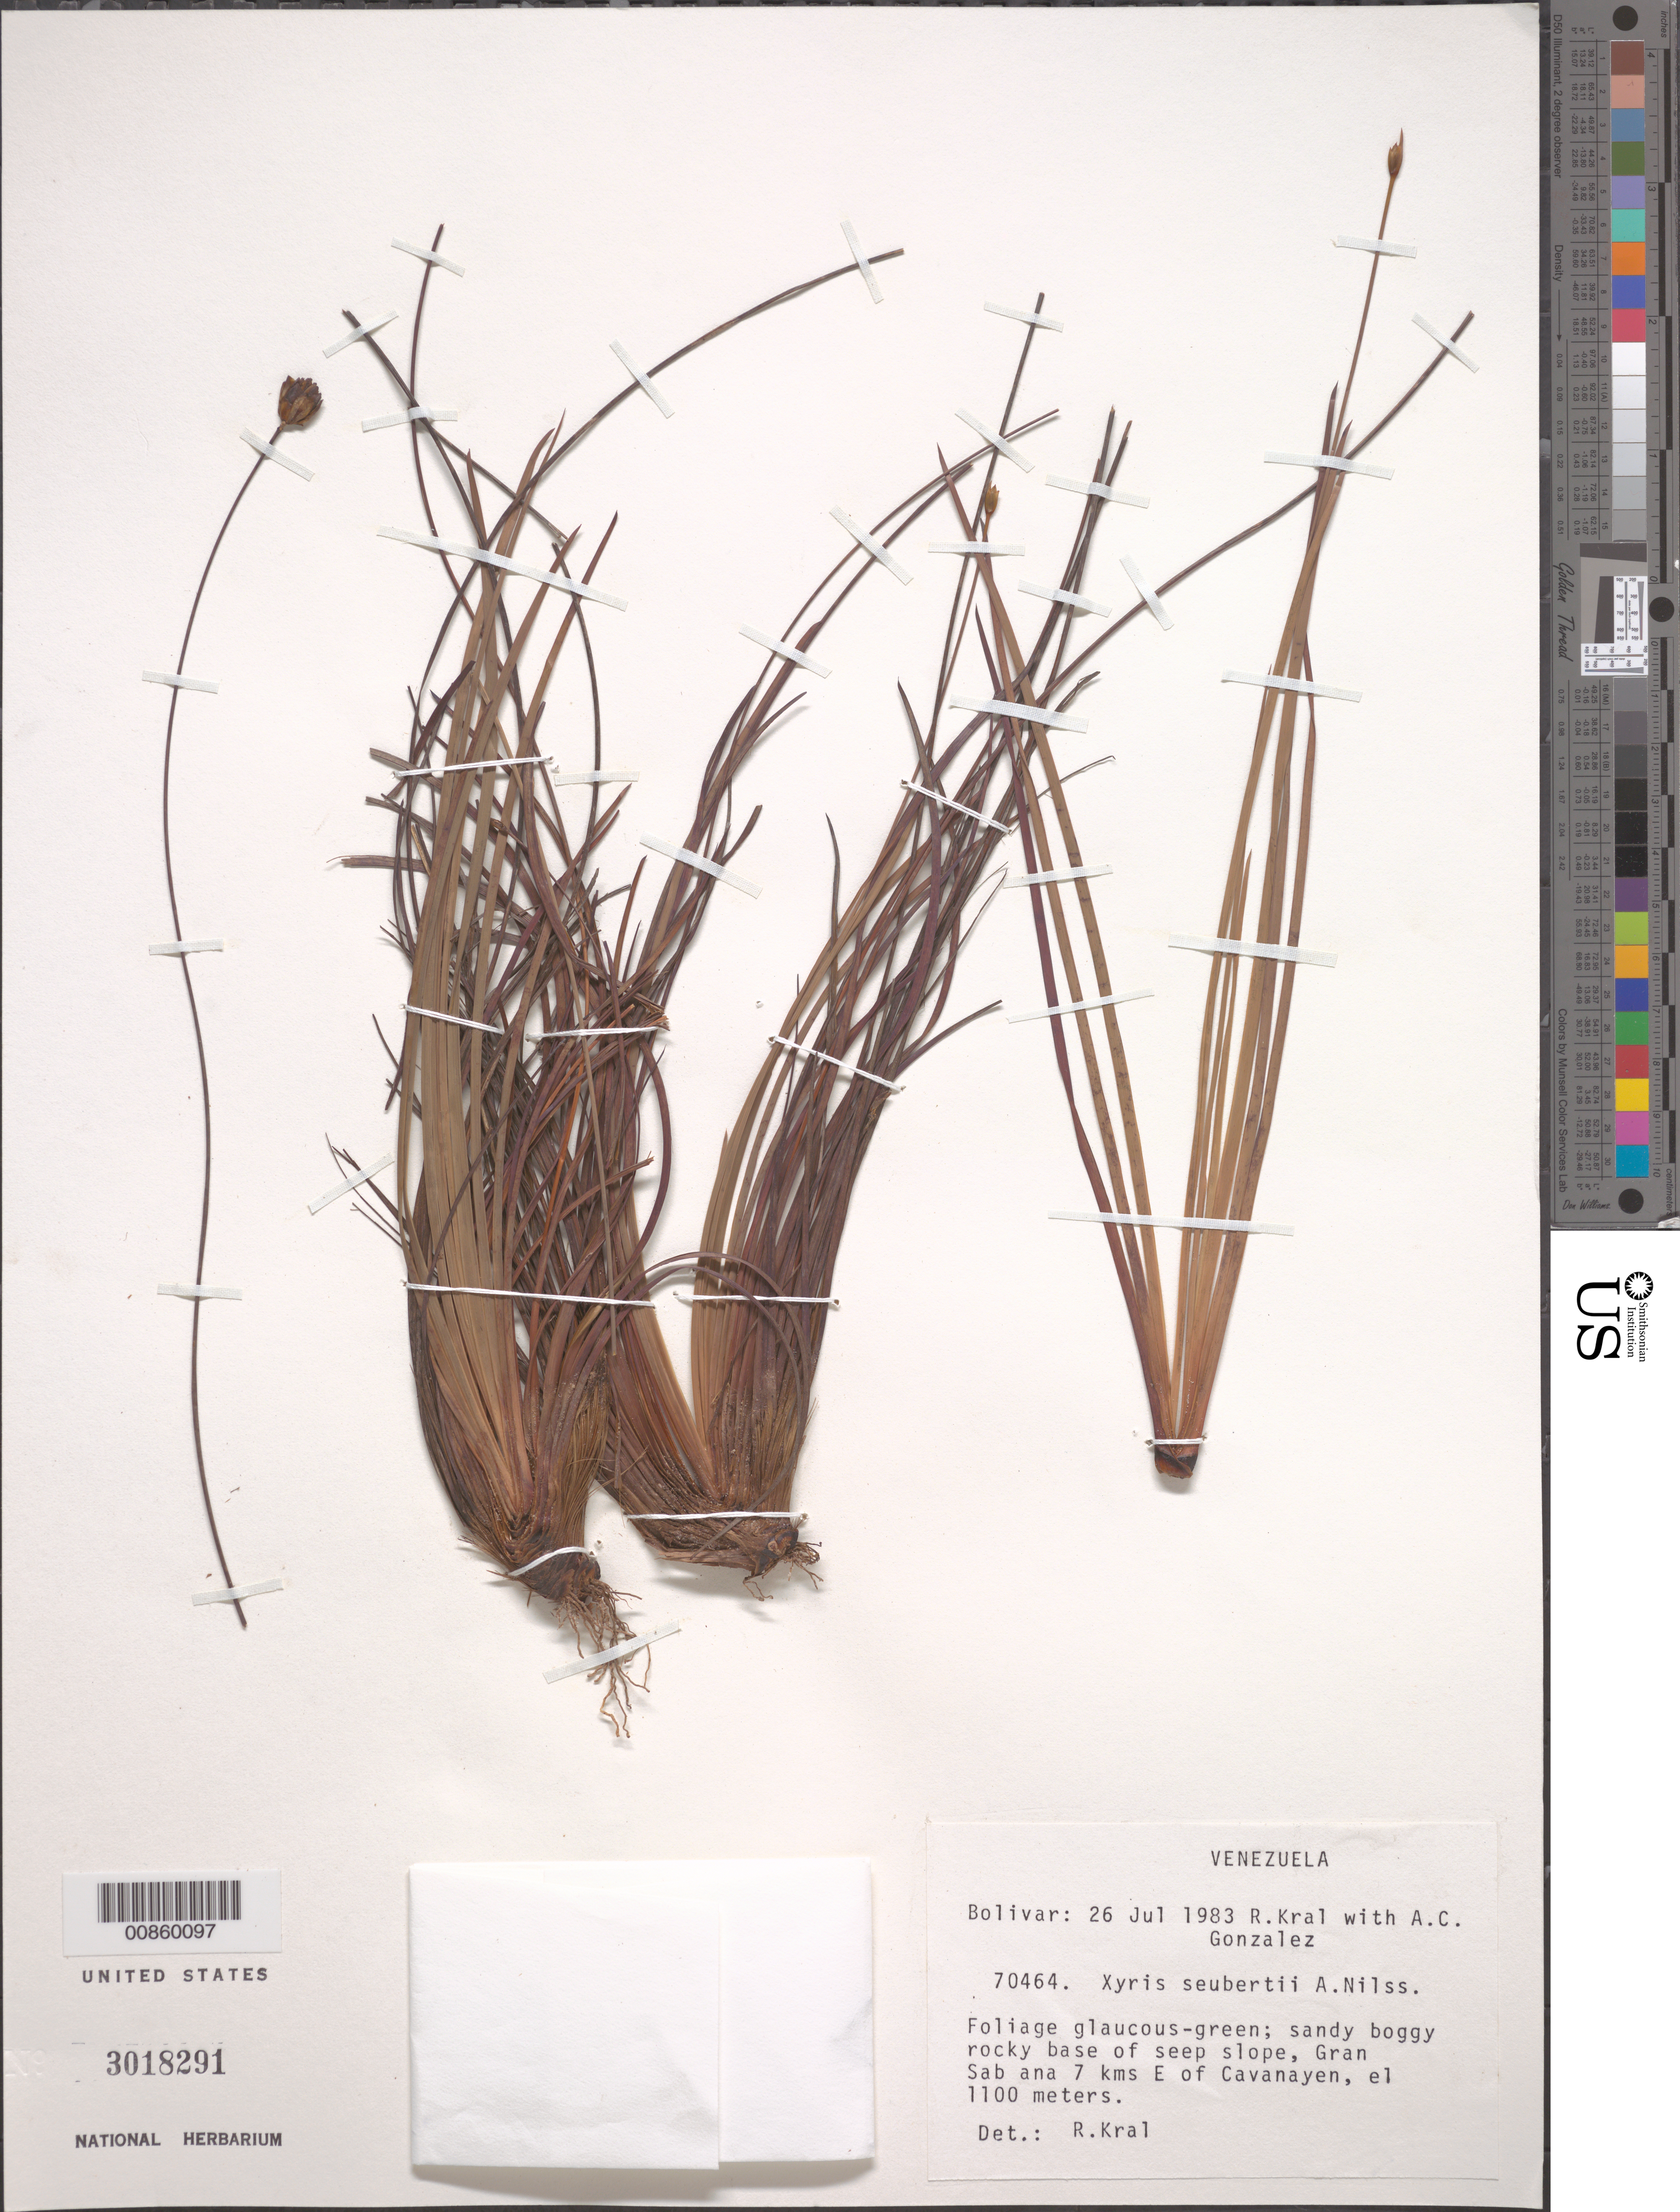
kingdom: Plantae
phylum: Tracheophyta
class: Liliopsida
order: Poales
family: Xyridaceae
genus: Xyris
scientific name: Xyris seubertii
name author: L.A. Nilsson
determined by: Kral, Robert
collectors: R. Kral & A. C. González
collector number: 70464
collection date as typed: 26-Jul-83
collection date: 1983-07-26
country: Venezuela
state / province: Bolívar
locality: Gran Sabana, Kavanayén, 7 km E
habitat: Sandy boggy rocky base of seep slope.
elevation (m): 1100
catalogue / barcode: US 3018291